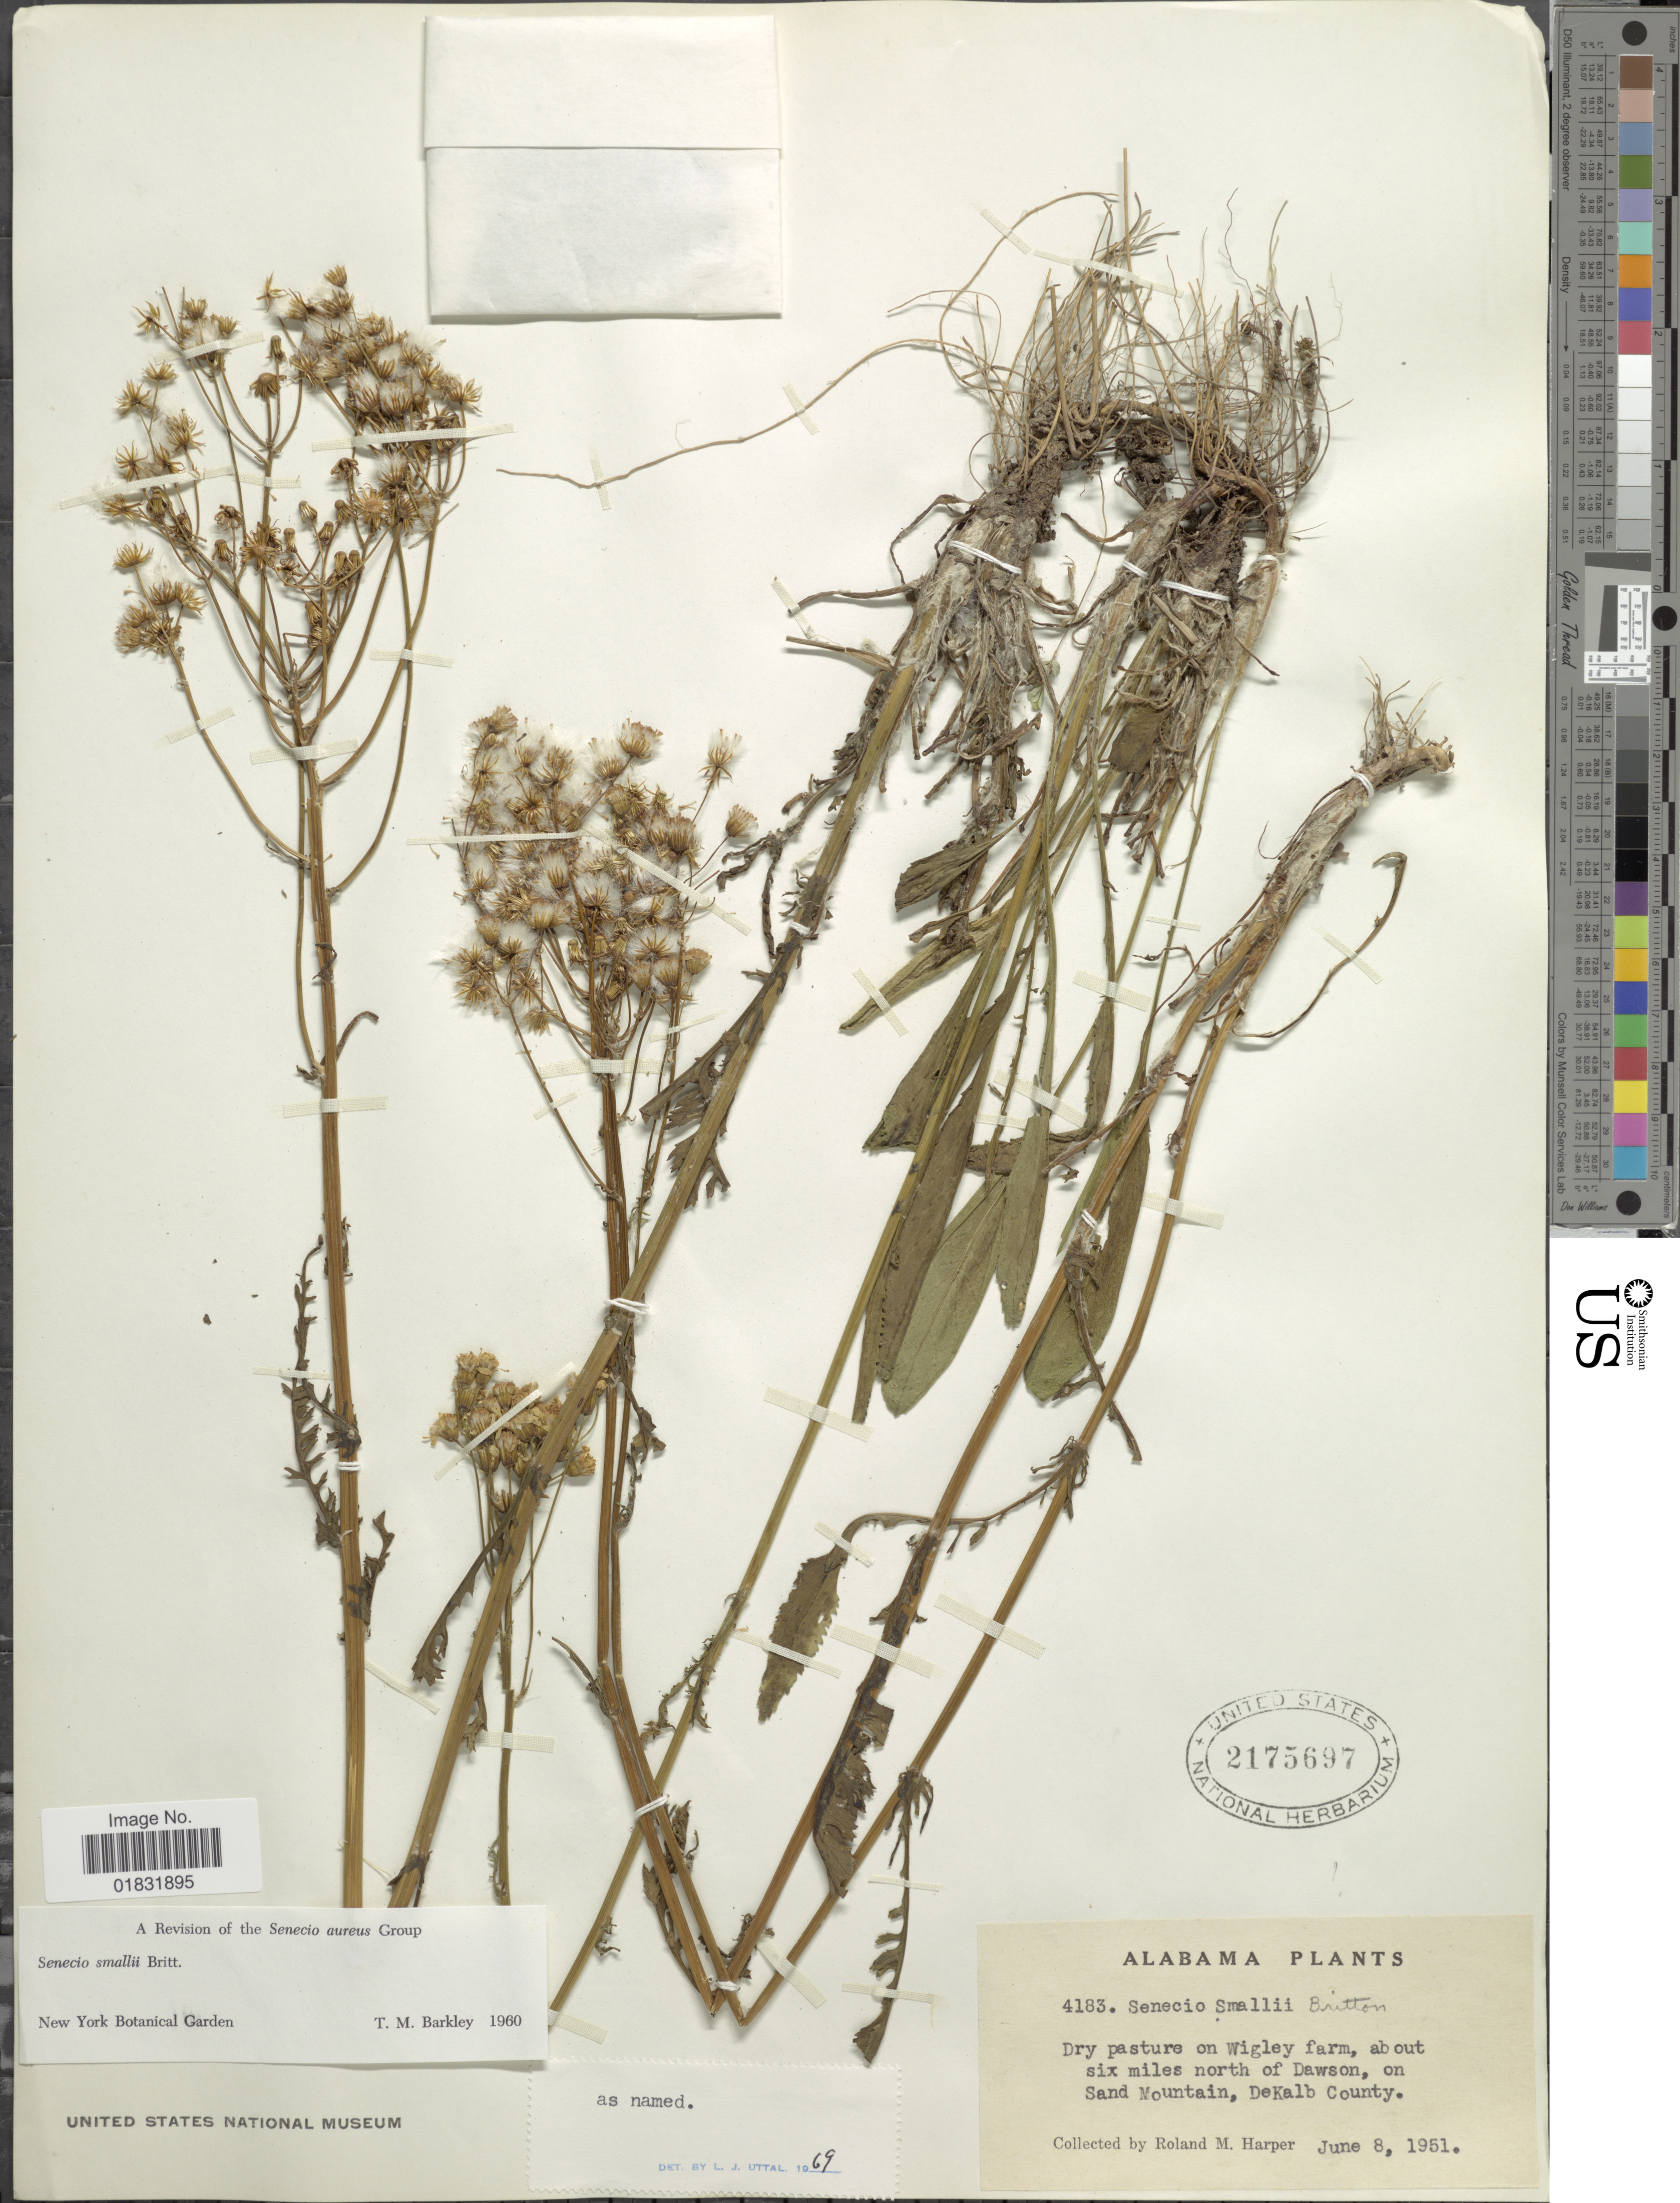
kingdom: Plantae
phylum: Tracheophyta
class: Magnoliopsida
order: Asterales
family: Asteraceae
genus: Packera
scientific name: Packera smallii Britton comb ined.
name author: Britton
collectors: R. M. Harper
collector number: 4183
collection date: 1951-06-08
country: United States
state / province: Alabama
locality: Dry pasture on Wigley farm, about six miles north of Daeson, on Sand Mountain, DeKalb County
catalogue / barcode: US 2175697